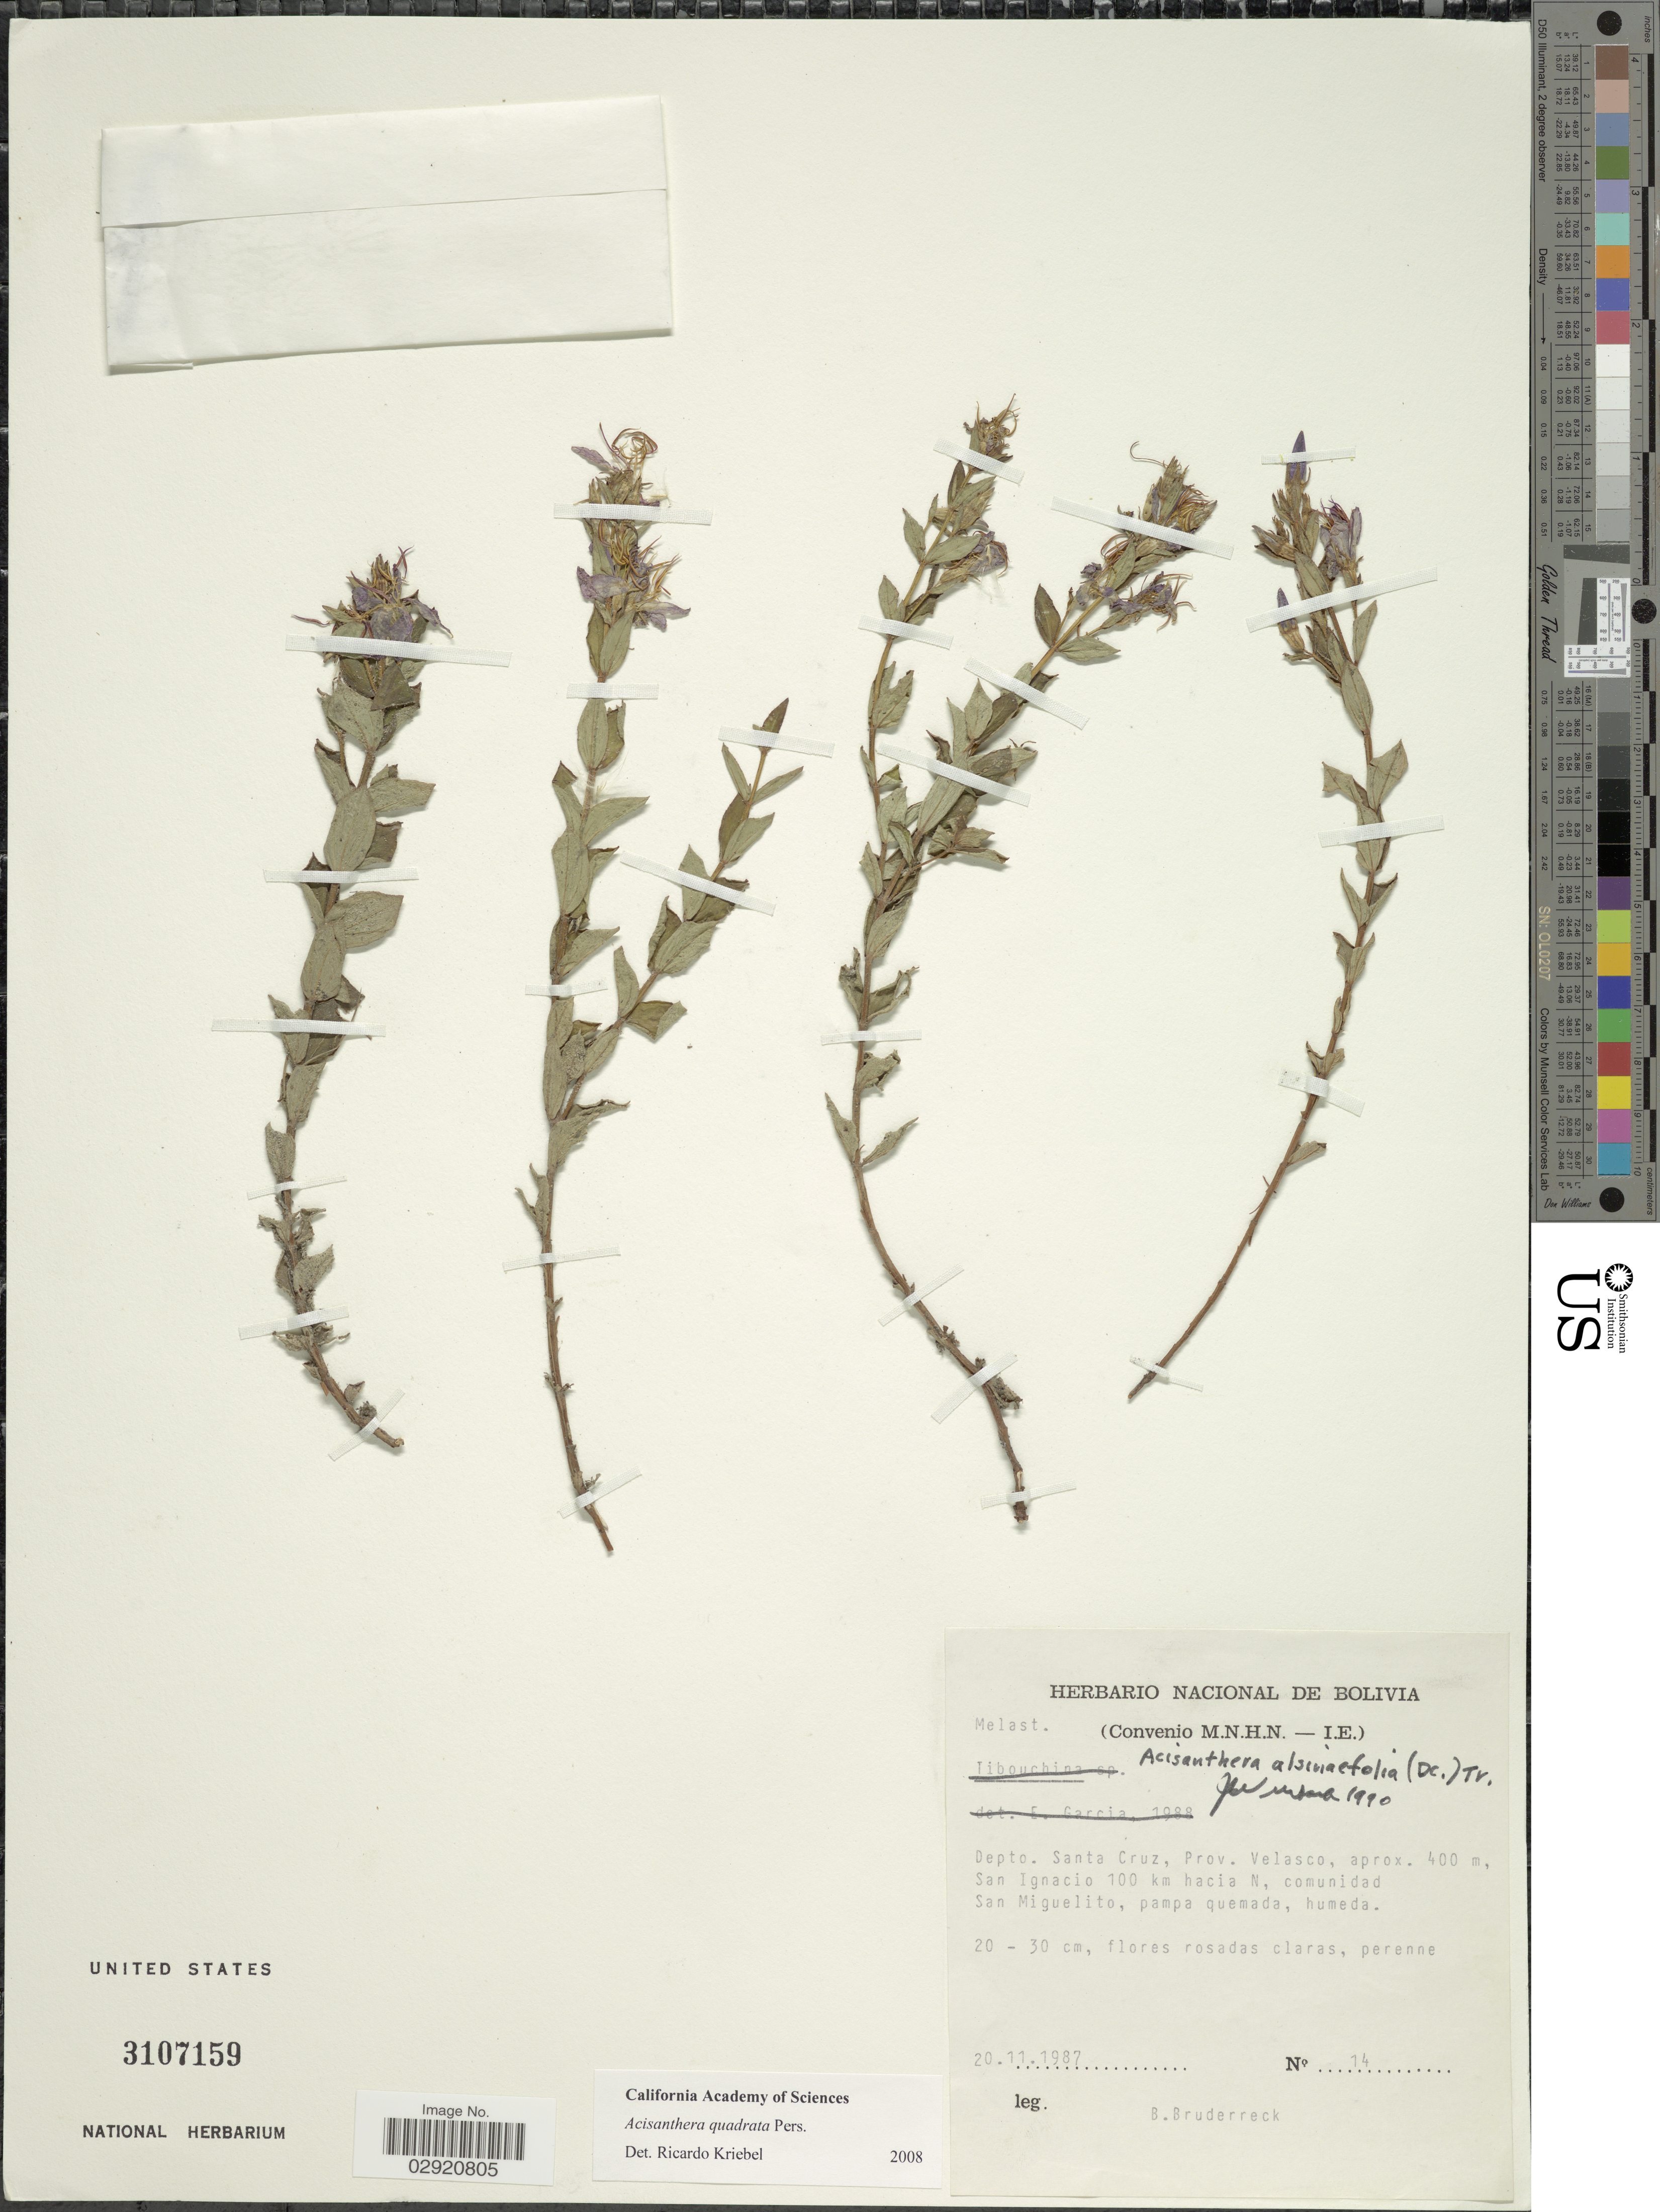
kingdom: Plantae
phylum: Tracheophyta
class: Magnoliopsida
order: Myrtales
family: Melastomataceae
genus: Acisanthera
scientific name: Acisanthera alsinefolia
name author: (DC.) Triana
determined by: Nunes da Silva, Diego, (RB), Jardim Botanico do Rio de Janeiro - Herbario (BRAZIL)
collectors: B. Bruderreck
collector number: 14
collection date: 1987-11-20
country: Bolivia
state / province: Santa Cruz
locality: Depto. Santa Cruz, Prov. Velasco, San Ignacio 100 km hacia N, comunidad San Miguelito.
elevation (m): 400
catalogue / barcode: US 3107159